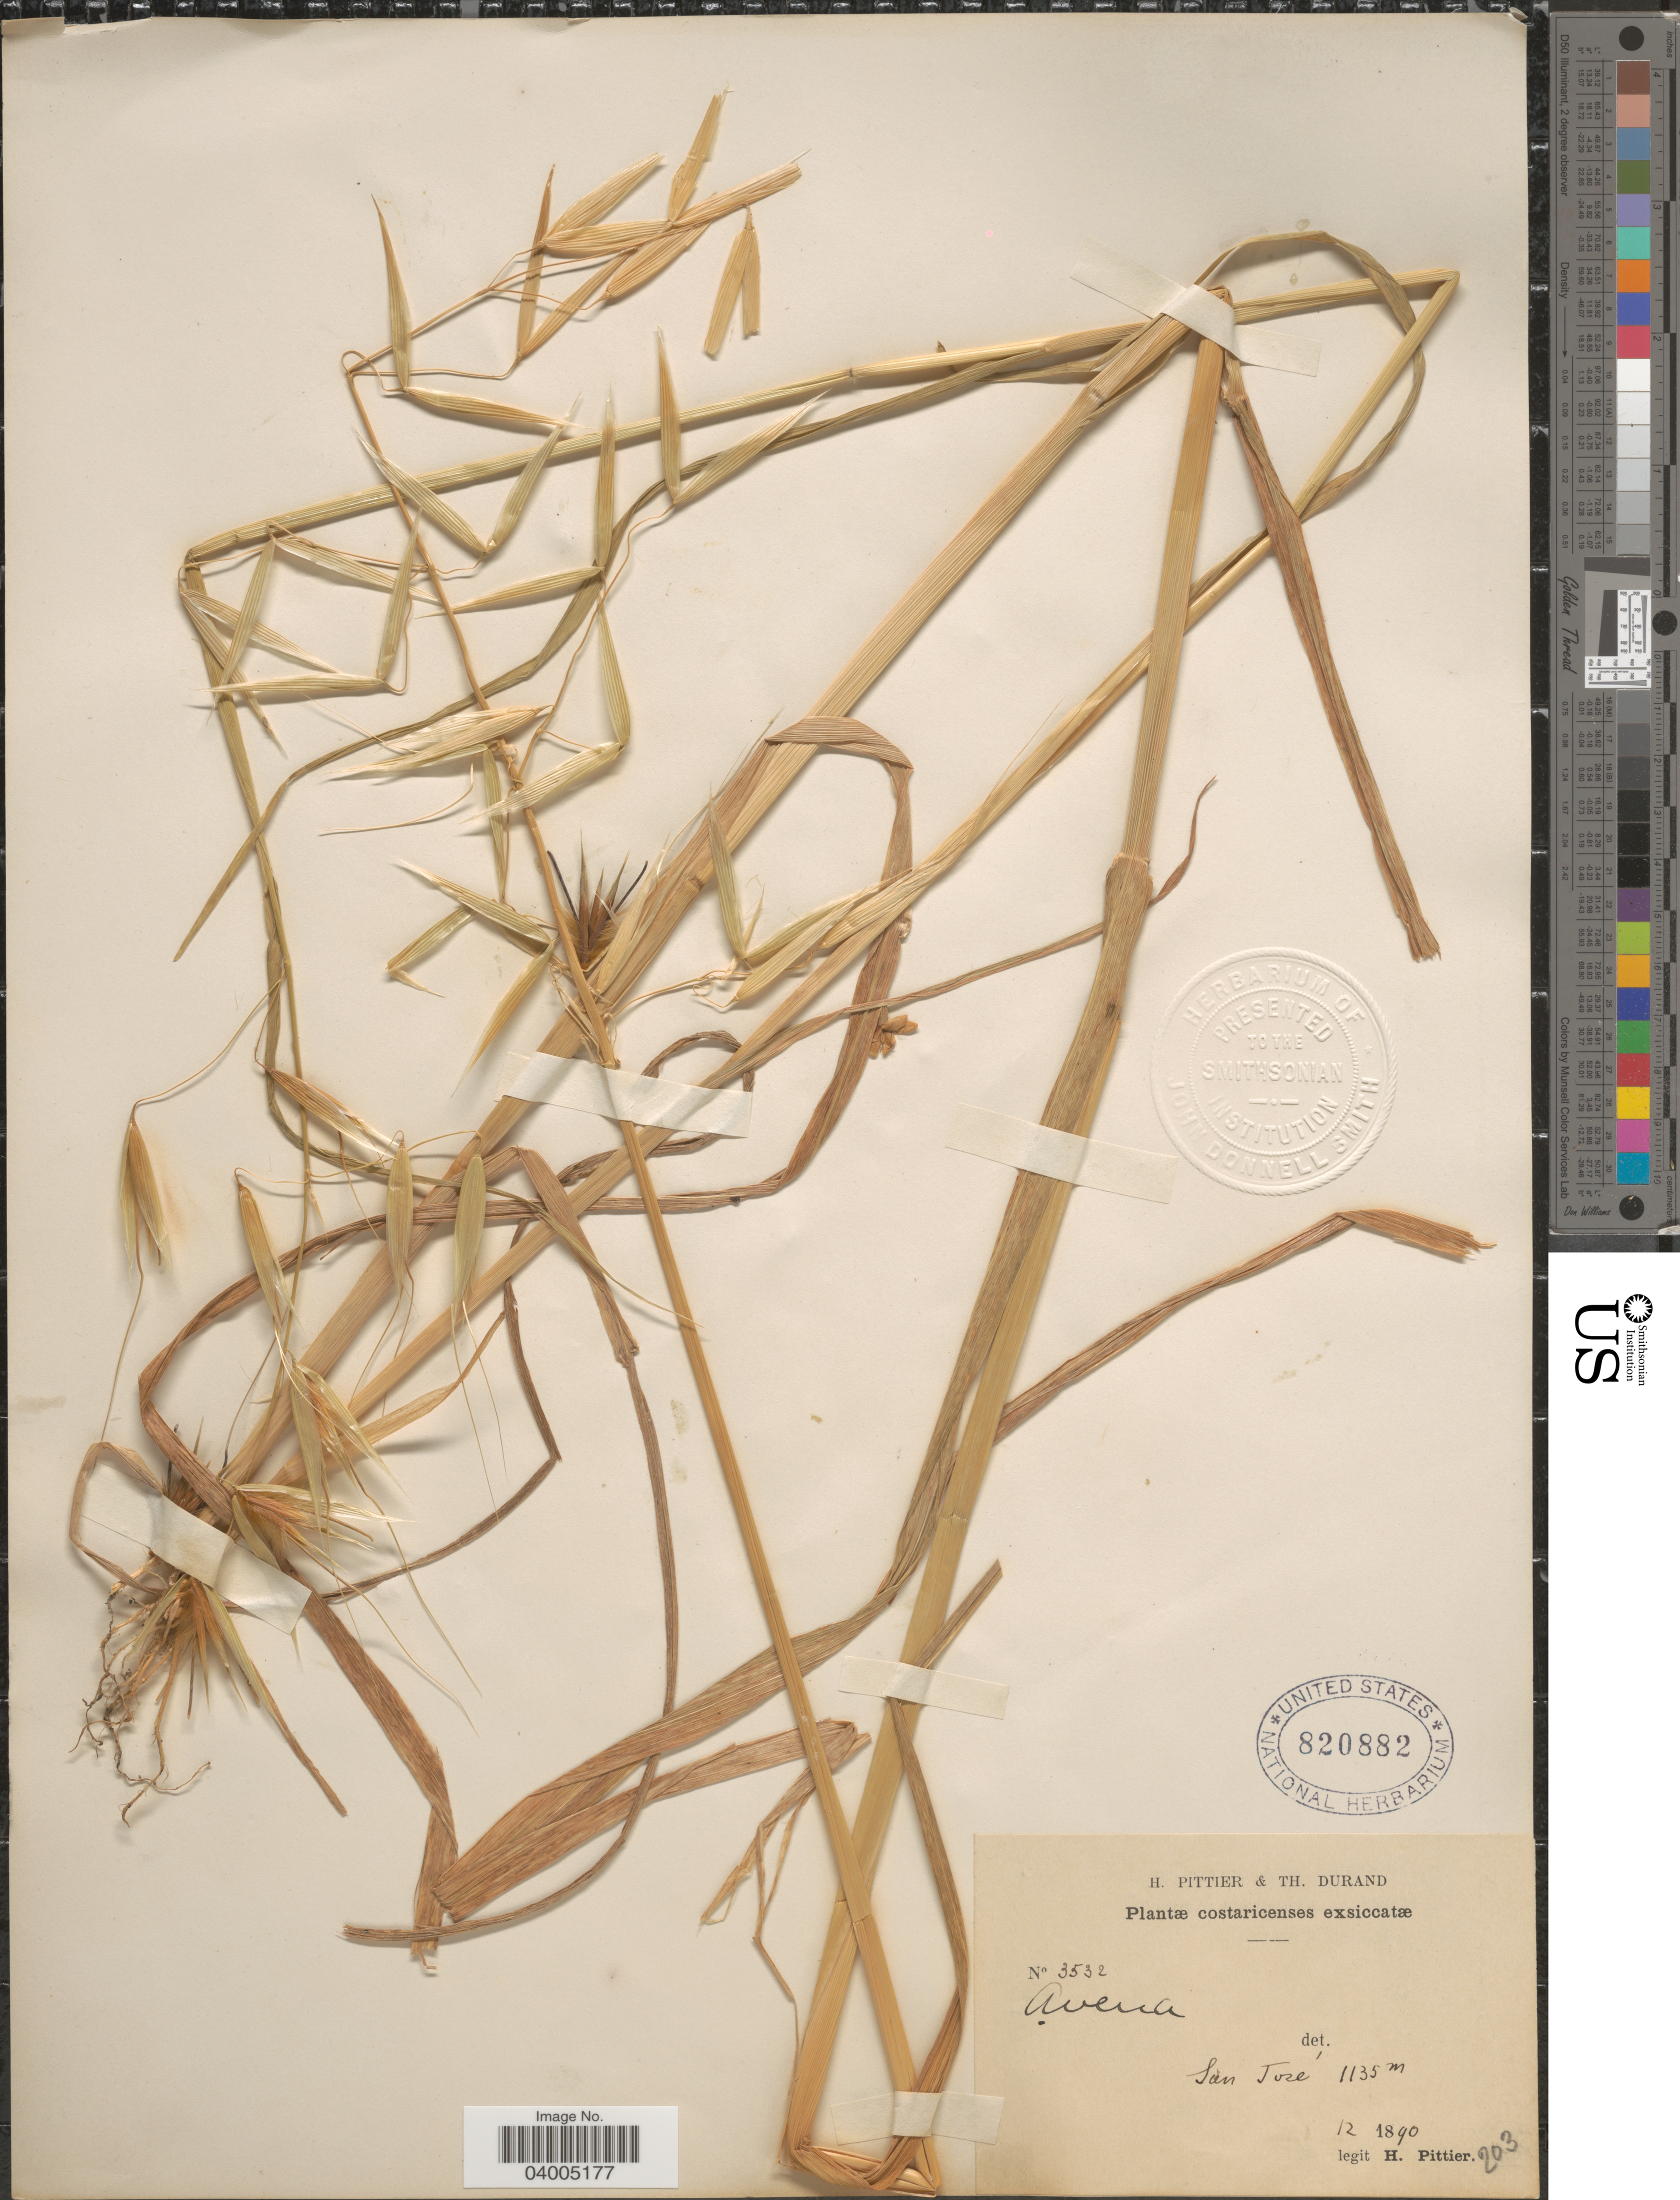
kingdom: Plantae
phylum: Tracheophyta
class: Liliopsida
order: Poales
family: Poaceae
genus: Avena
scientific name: Avena sterilis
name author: L.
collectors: H. F. Pittier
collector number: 3532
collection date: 1890-12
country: Costa Rica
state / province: San José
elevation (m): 1135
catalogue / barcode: US 820882